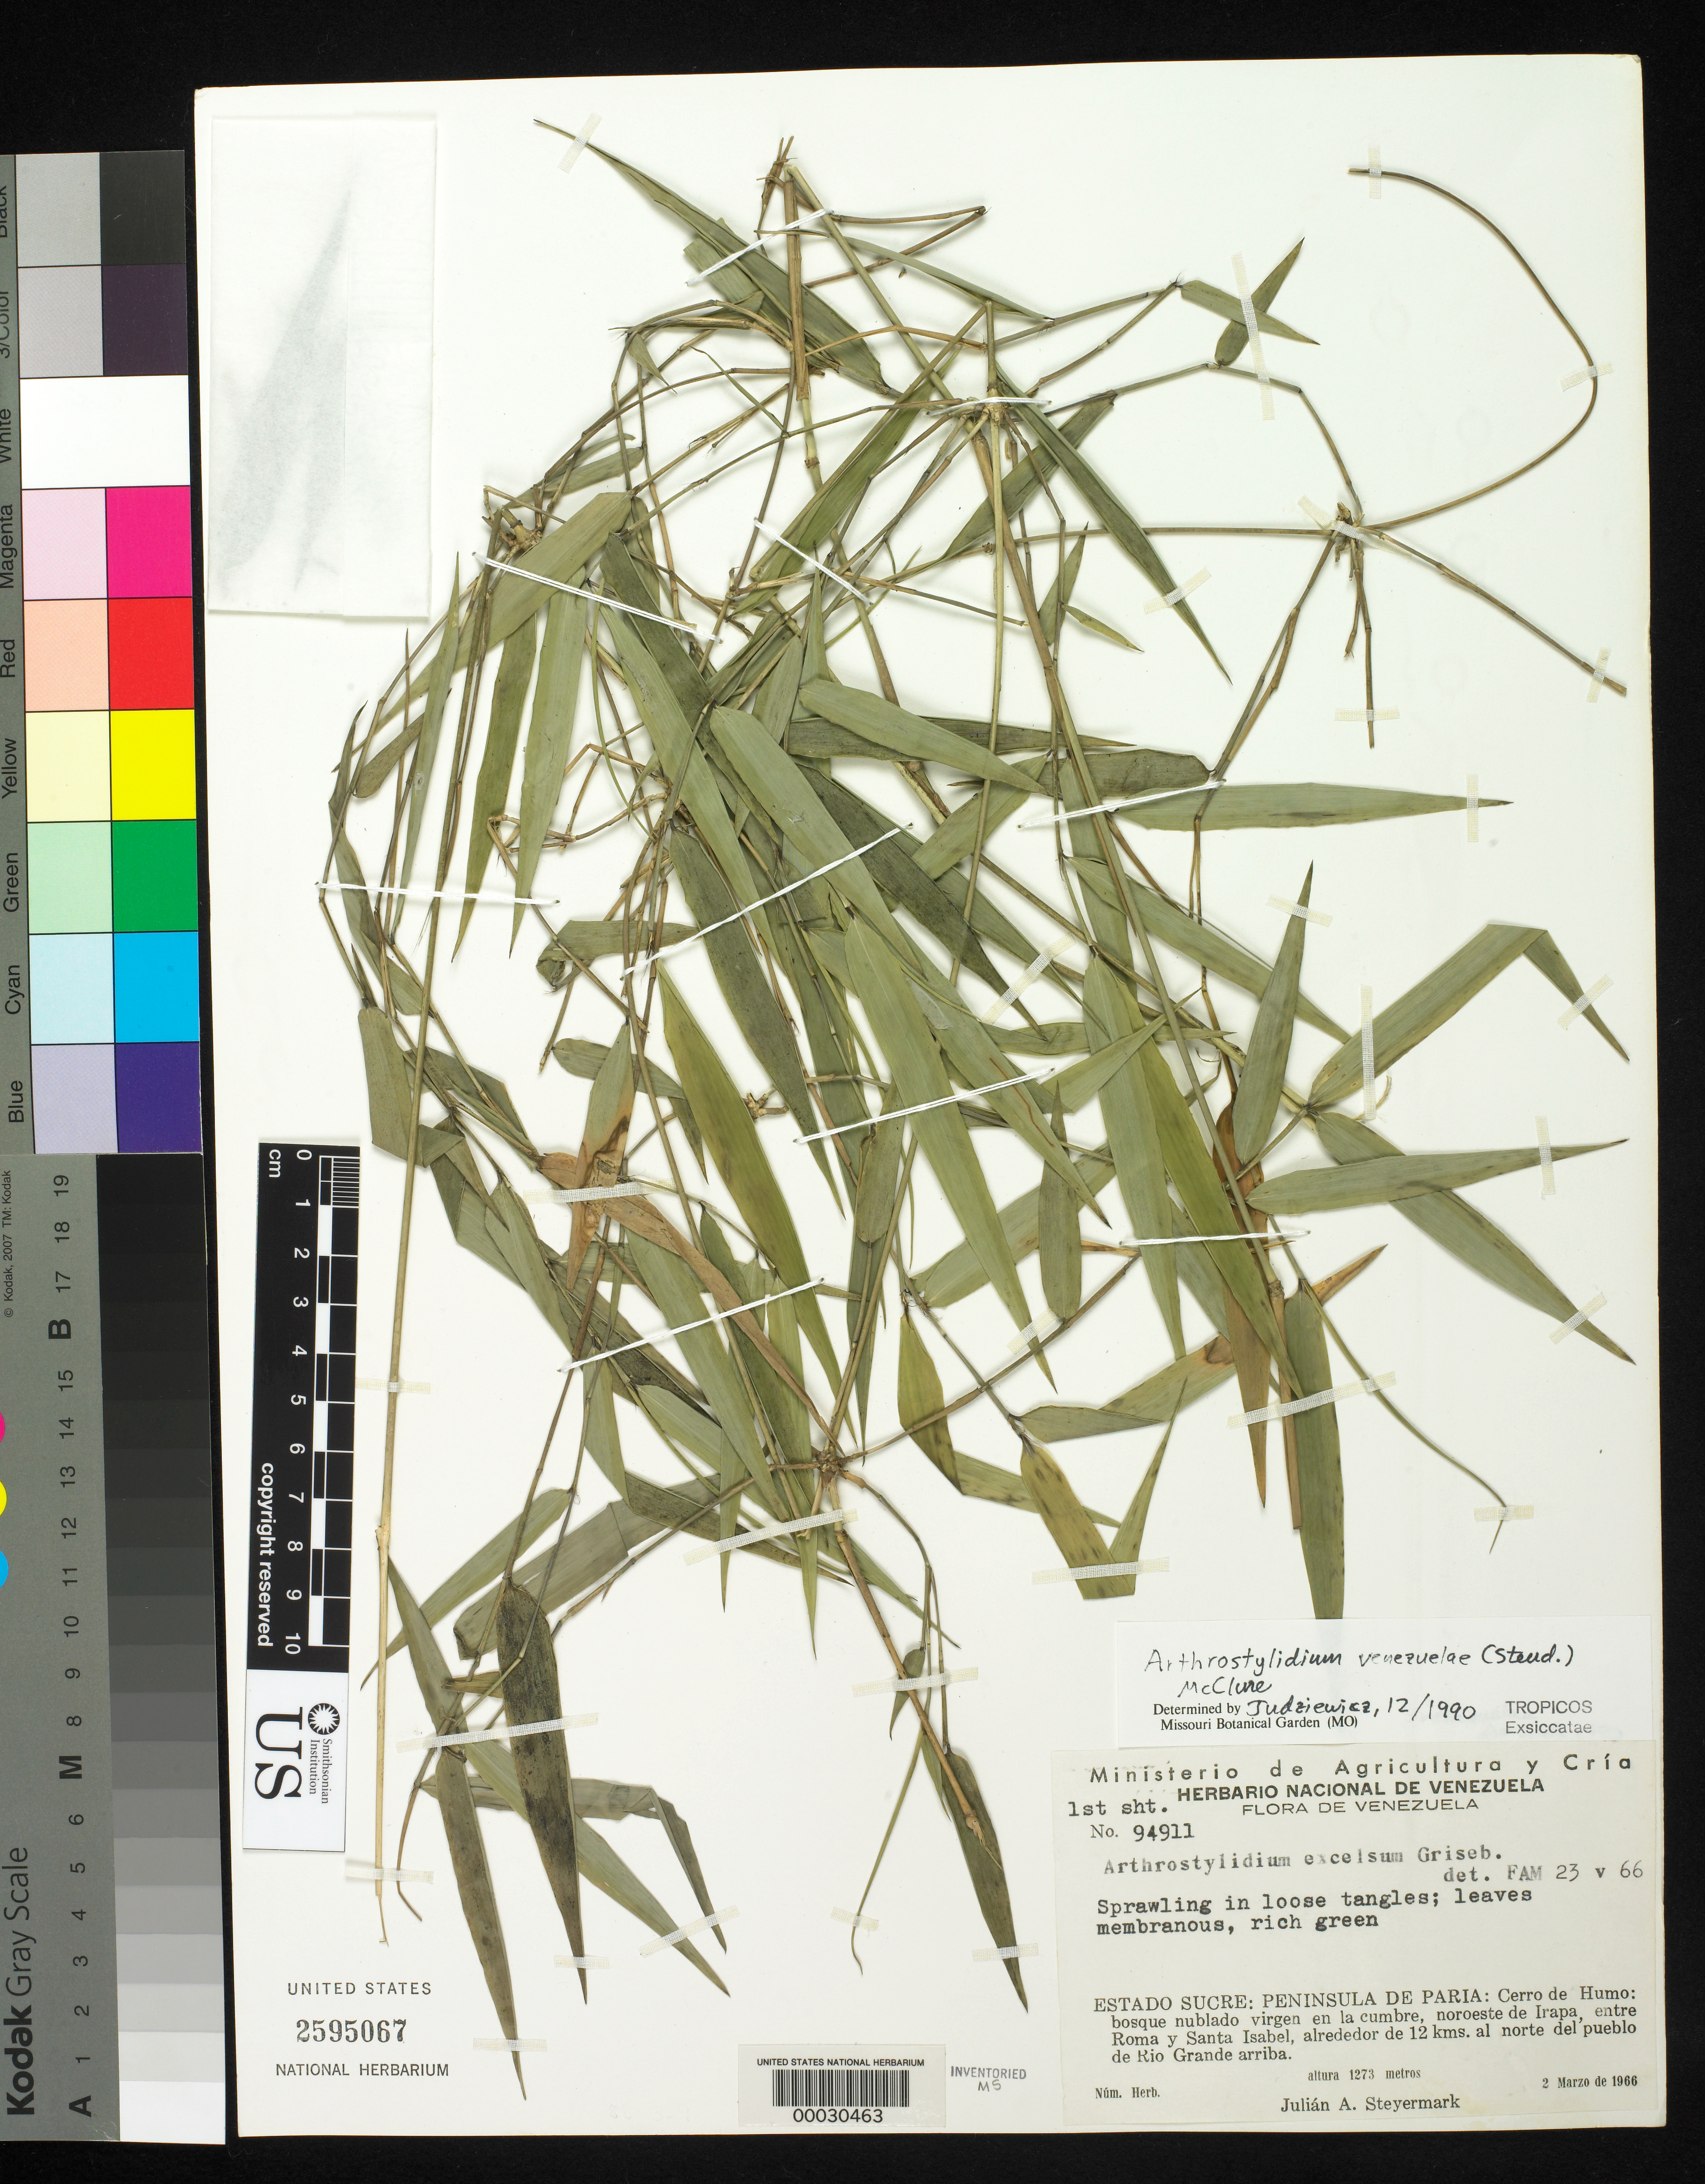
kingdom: Plantae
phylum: Tracheophyta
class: Liliopsida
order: Poales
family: Poaceae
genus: Arthrostylidium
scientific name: Arthrostylidium venezuelae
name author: (Steud.) McClure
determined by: Judziewicz, E. J.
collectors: J. Steyermark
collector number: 94911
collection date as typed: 02 Mar 1966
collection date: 1966-03-02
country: Venezuela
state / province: Sucre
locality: Peninsula de paria; cerro de humo, ne de irapa, between roma + santa isabel vic. of 12 km n of pueblo de rio grande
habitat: Bosque nublado virgen en la cumbre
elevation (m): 1273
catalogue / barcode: US 2595067